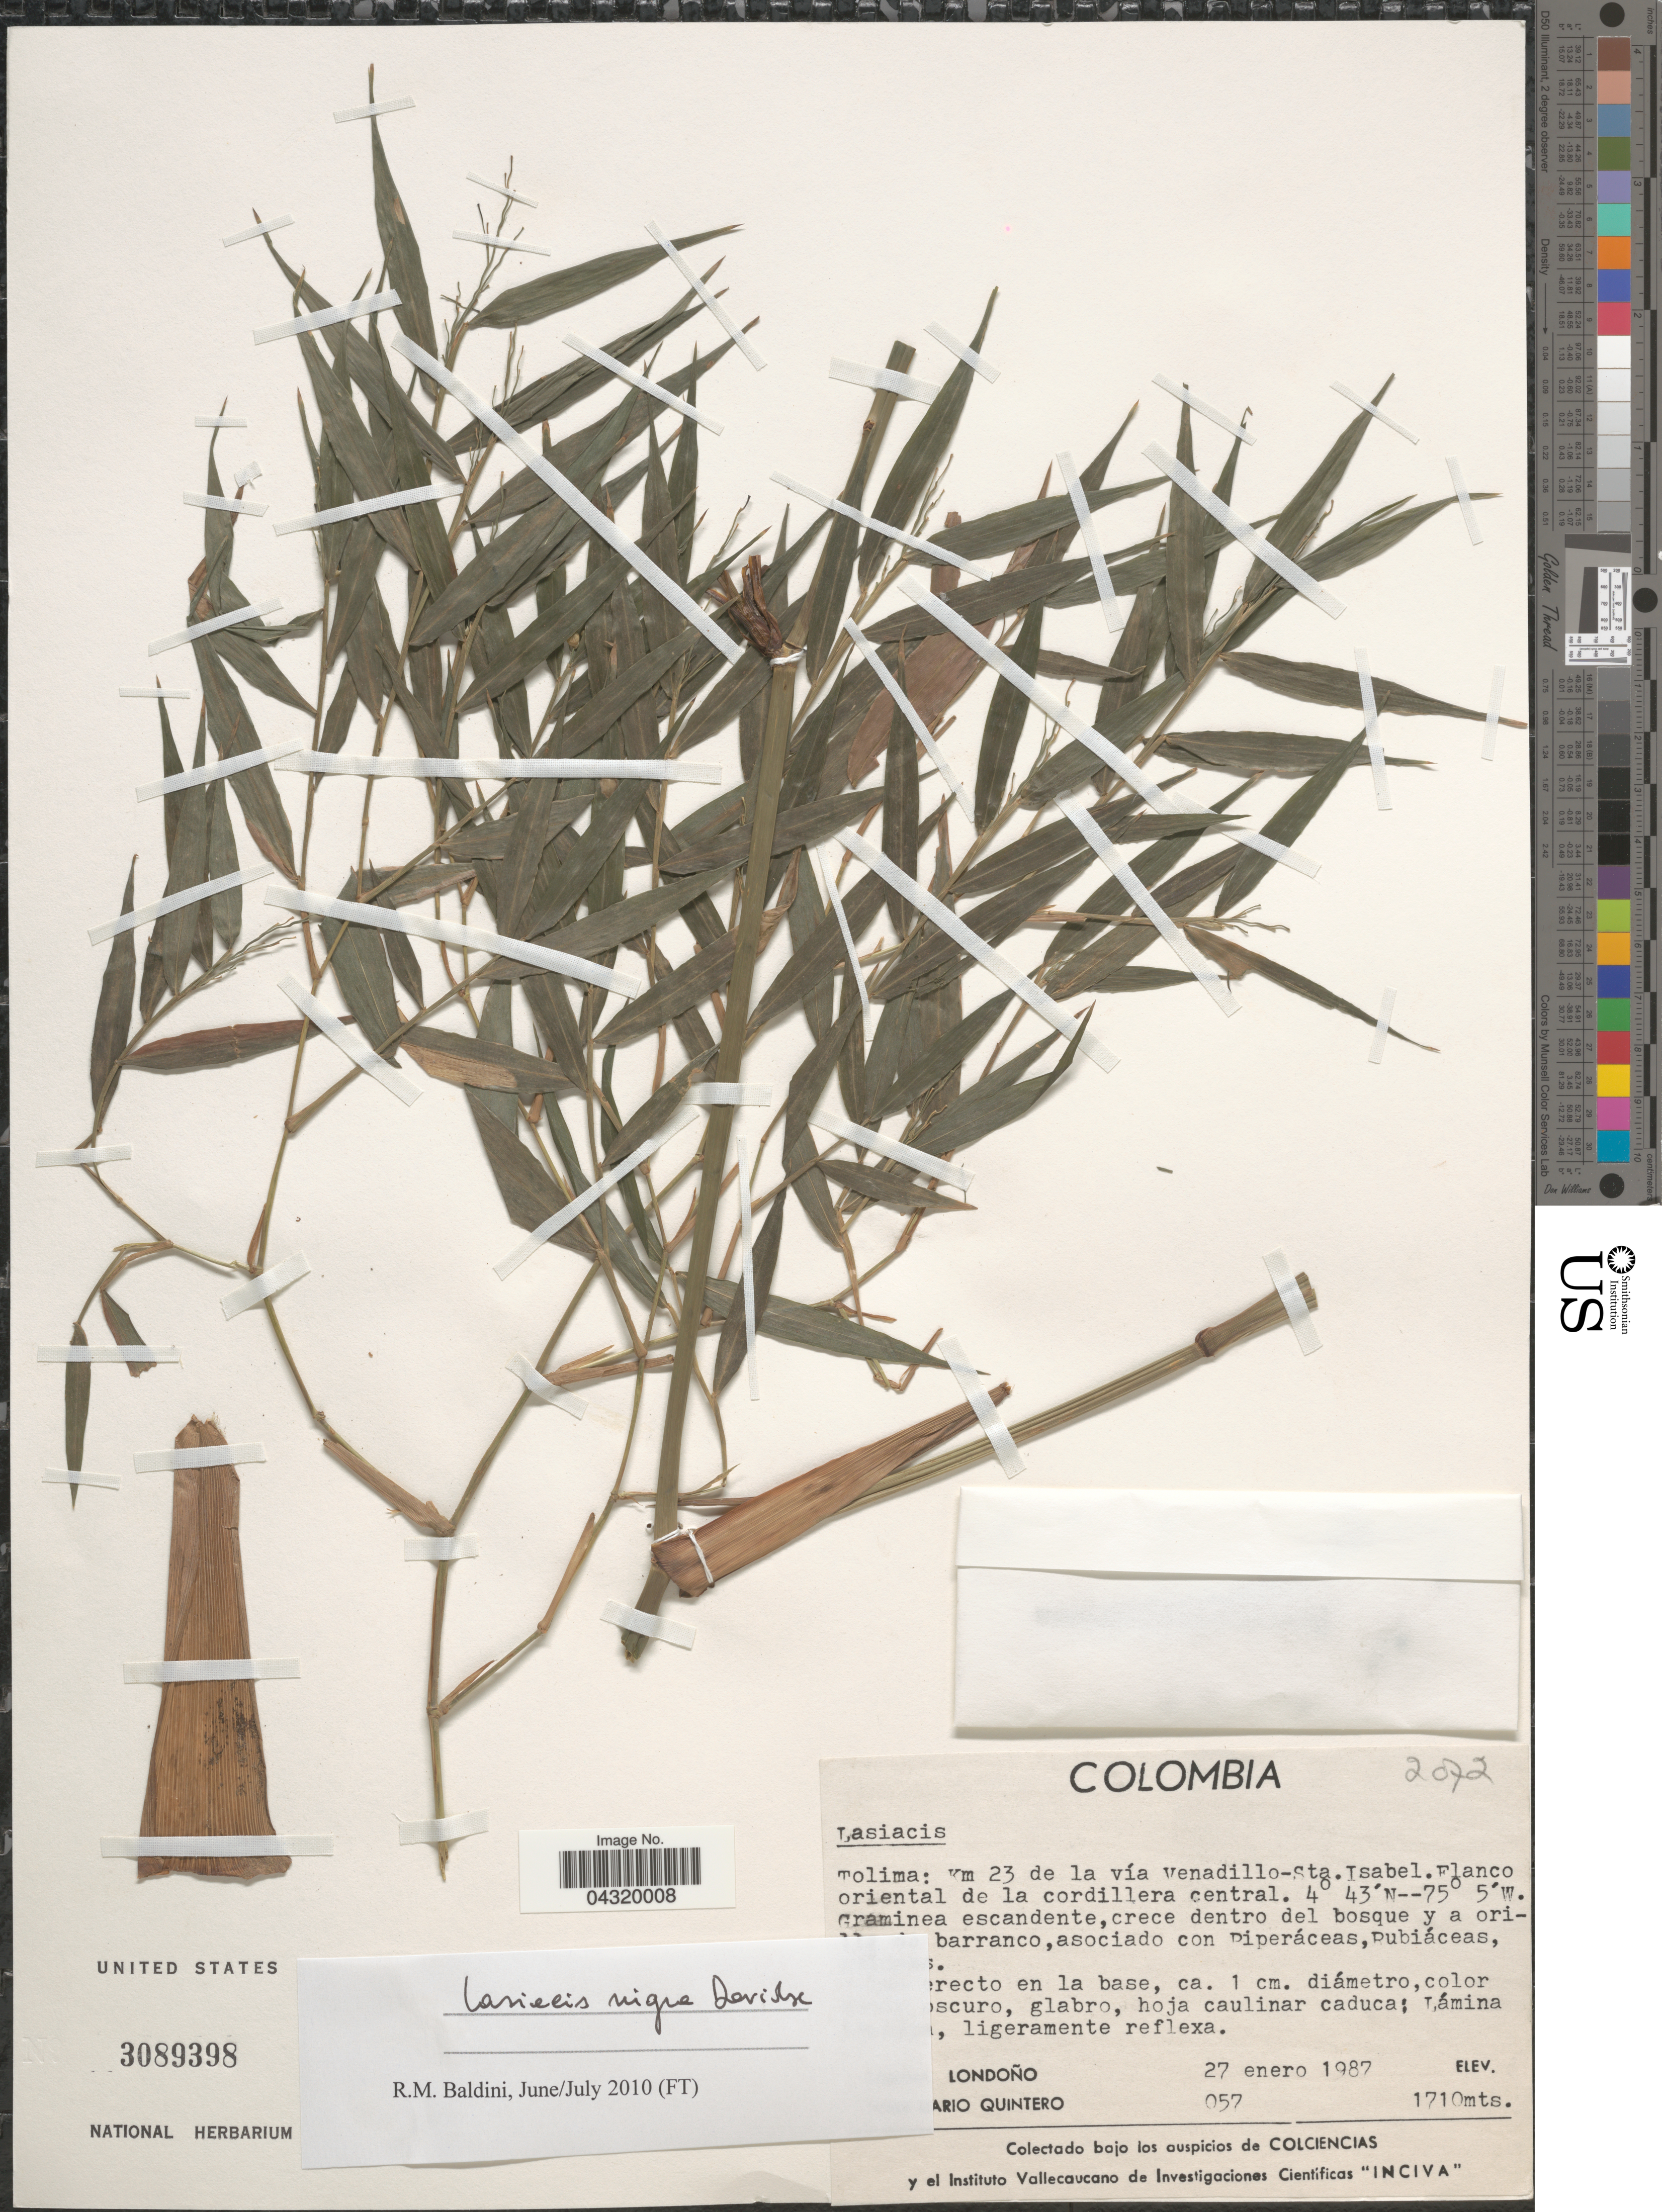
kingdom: Plantae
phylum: Tracheophyta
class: Liliopsida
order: Poales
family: Poaceae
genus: Lasiacis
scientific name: Lasiacis nigra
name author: Davidse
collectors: Londono, -- & Quintero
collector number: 057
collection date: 1987-01-27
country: Colombia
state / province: Tolima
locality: Km 23 de la vía Venadillo-Sta.Isabel. Flanco oriental de la cordillera central.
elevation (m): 1710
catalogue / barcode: US 3089398